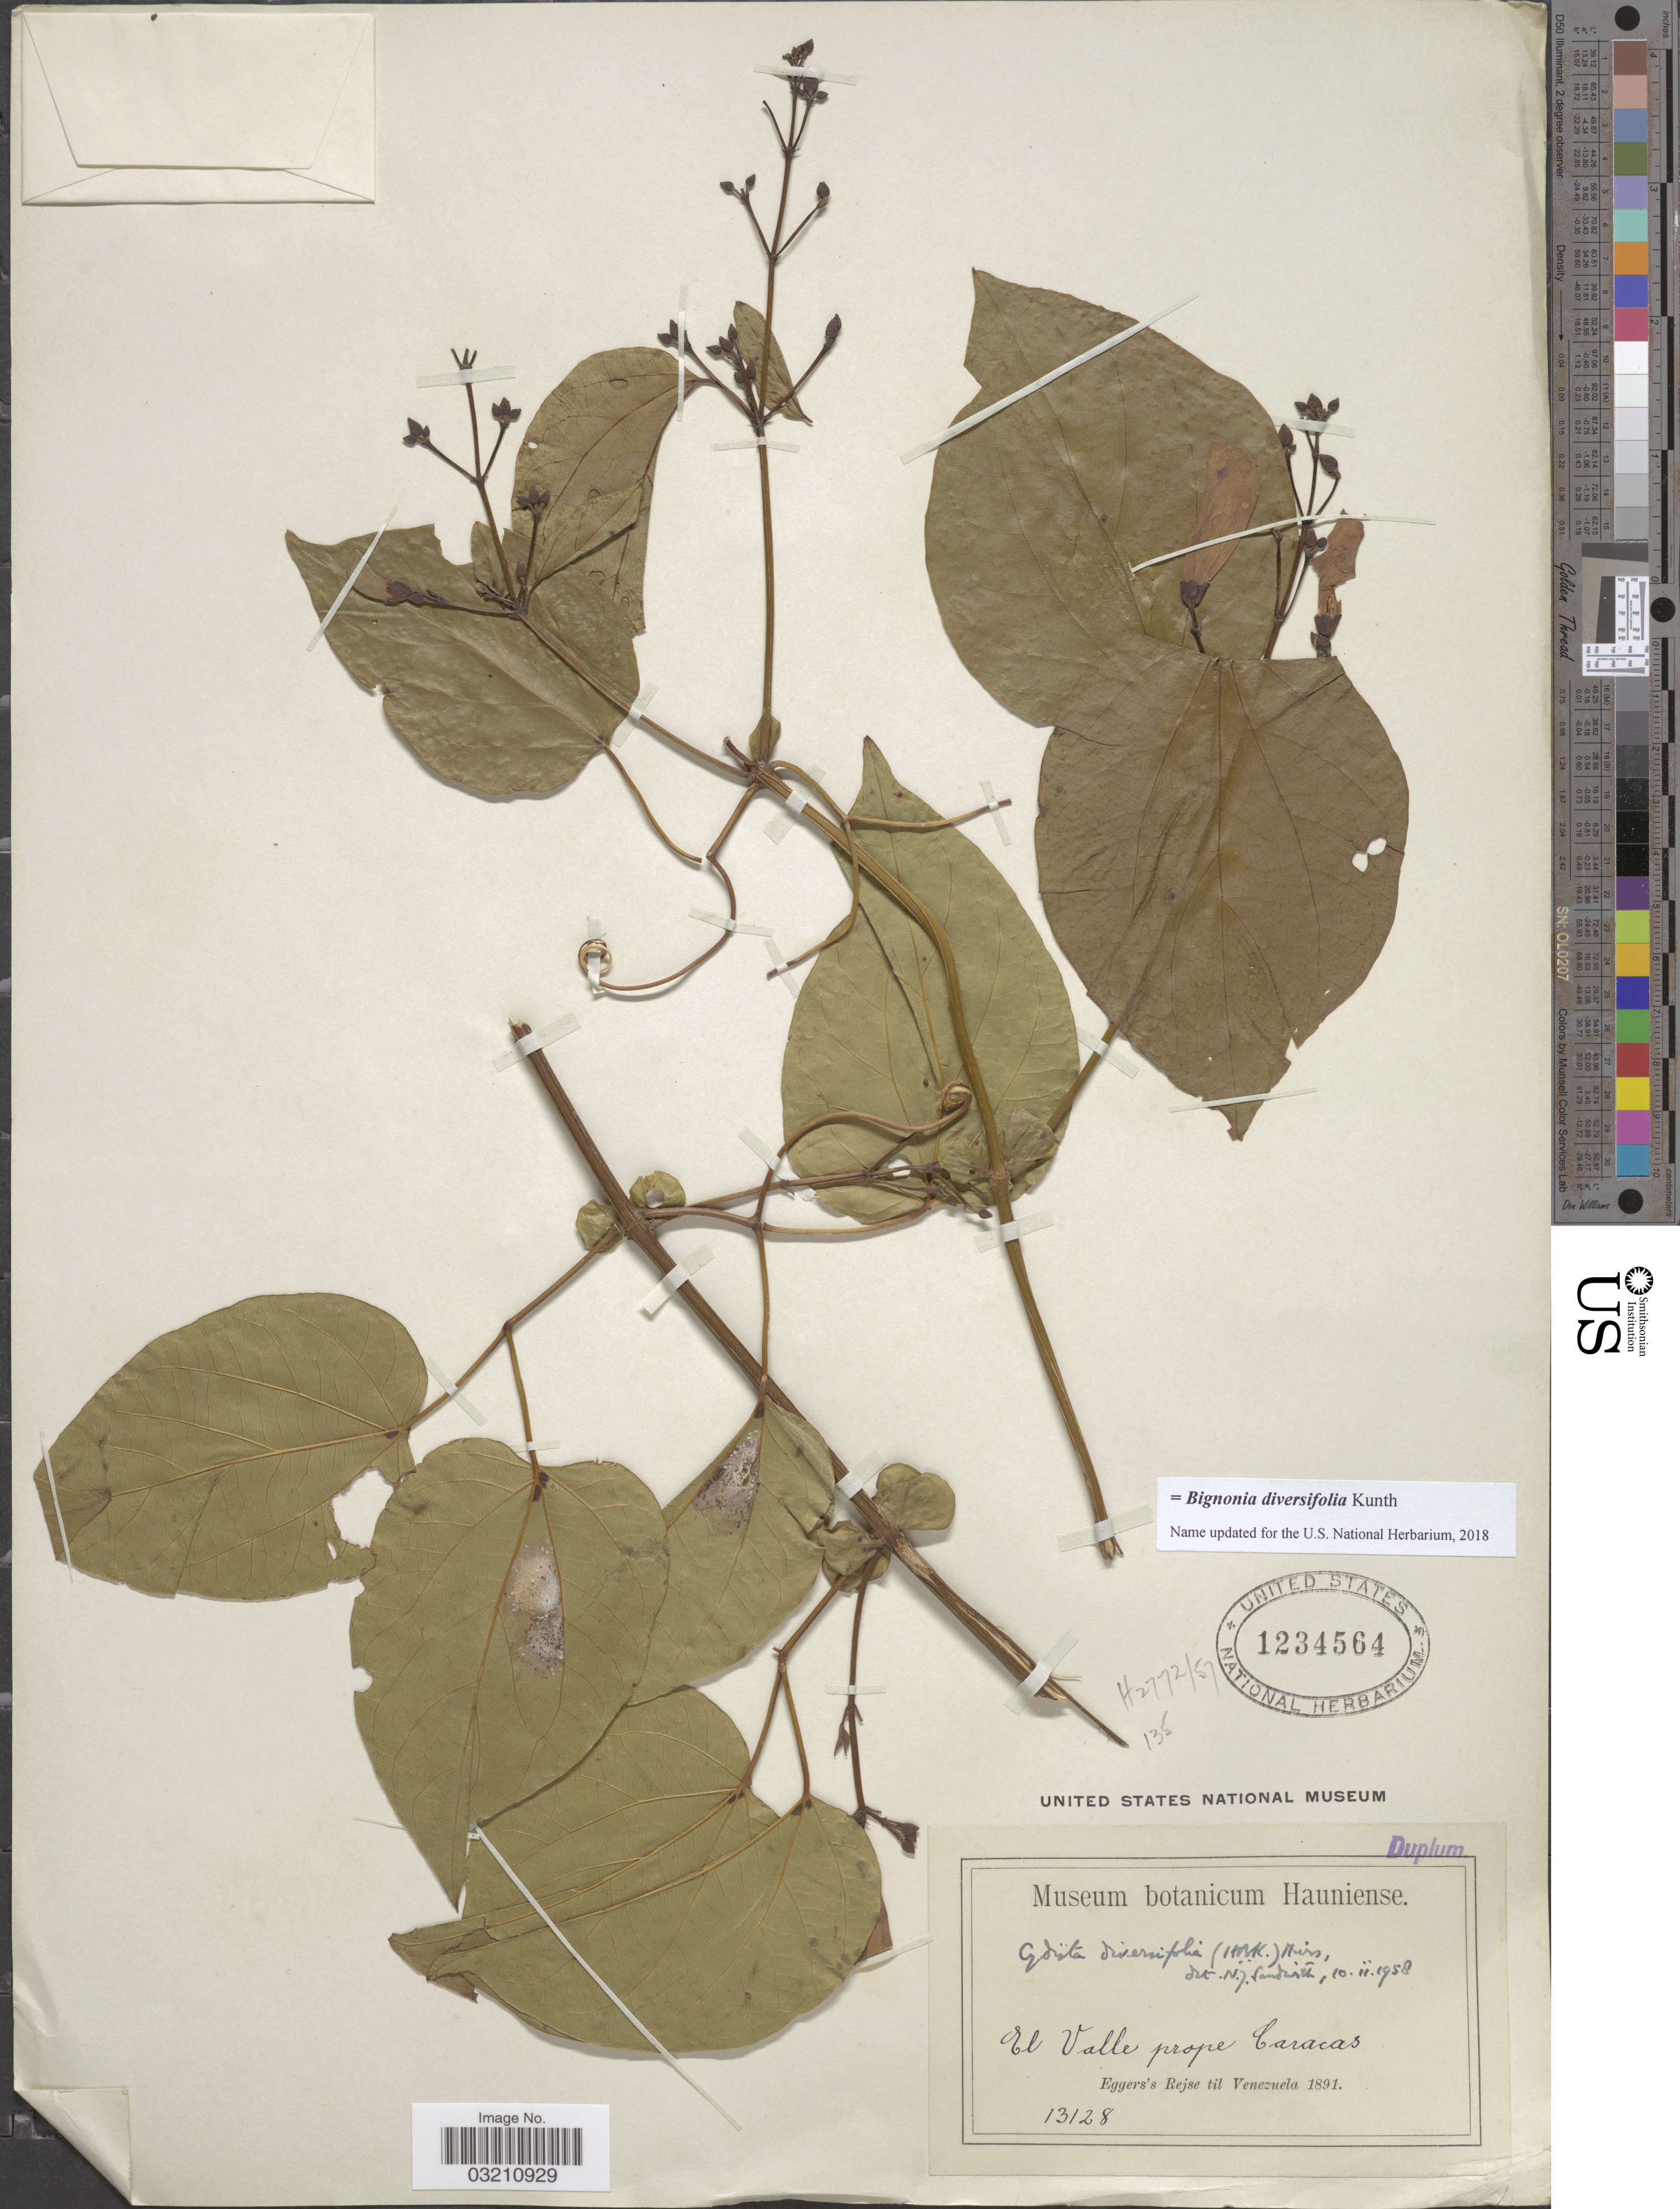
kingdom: Plantae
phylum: Tracheophyta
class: Magnoliopsida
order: Lamiales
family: Bignoniaceae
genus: Bignonia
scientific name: Bignonia diversifolia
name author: Kunth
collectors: -. Eggers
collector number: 13128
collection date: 1891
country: Venezuela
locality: El Valle prope Caracas.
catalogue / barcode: US 1234564